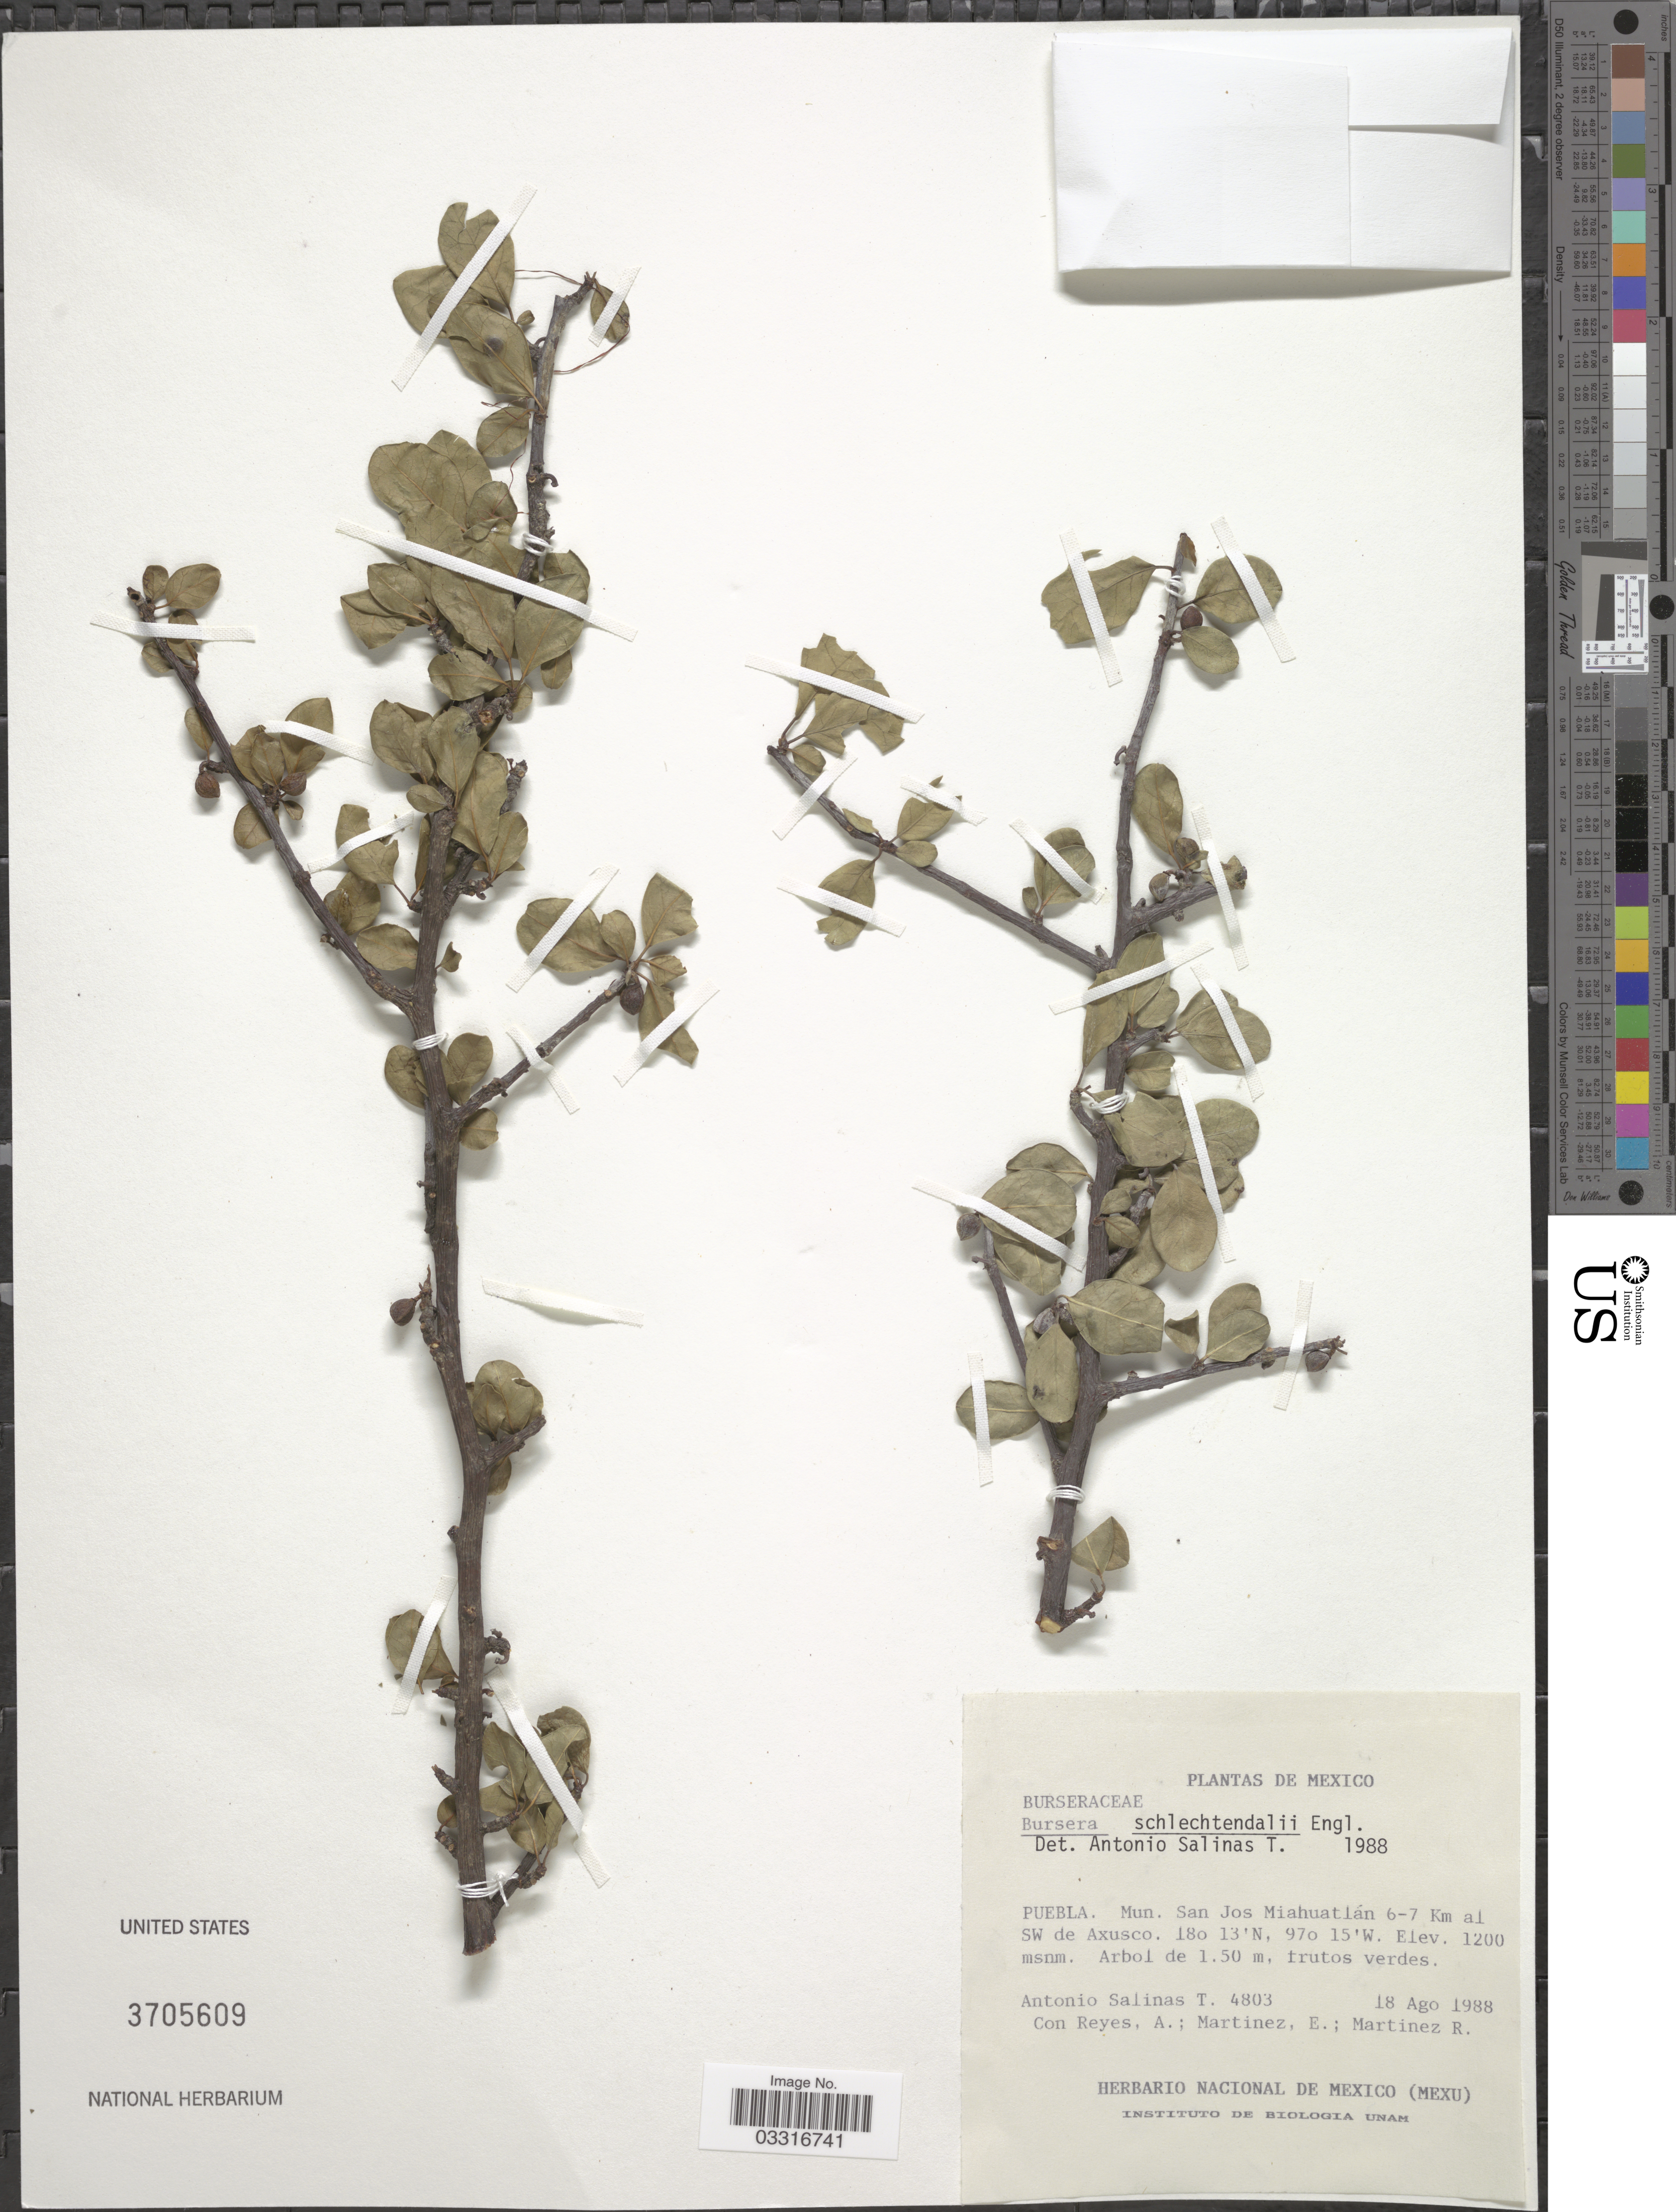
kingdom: Plantae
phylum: Tracheophyta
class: Magnoliopsida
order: Sapindales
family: Burseraceae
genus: Bursera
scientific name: Bursera schlechtendalii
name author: Engl.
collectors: A. Salinas T., A. Reyes, E. Martínez & R. Martinez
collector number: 4803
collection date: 1988-08-18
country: Mexico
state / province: Puebla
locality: Mun. San Jos Miahuatlán 6-7 Km al SW de Axusco.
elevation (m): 1200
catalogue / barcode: US 3705609